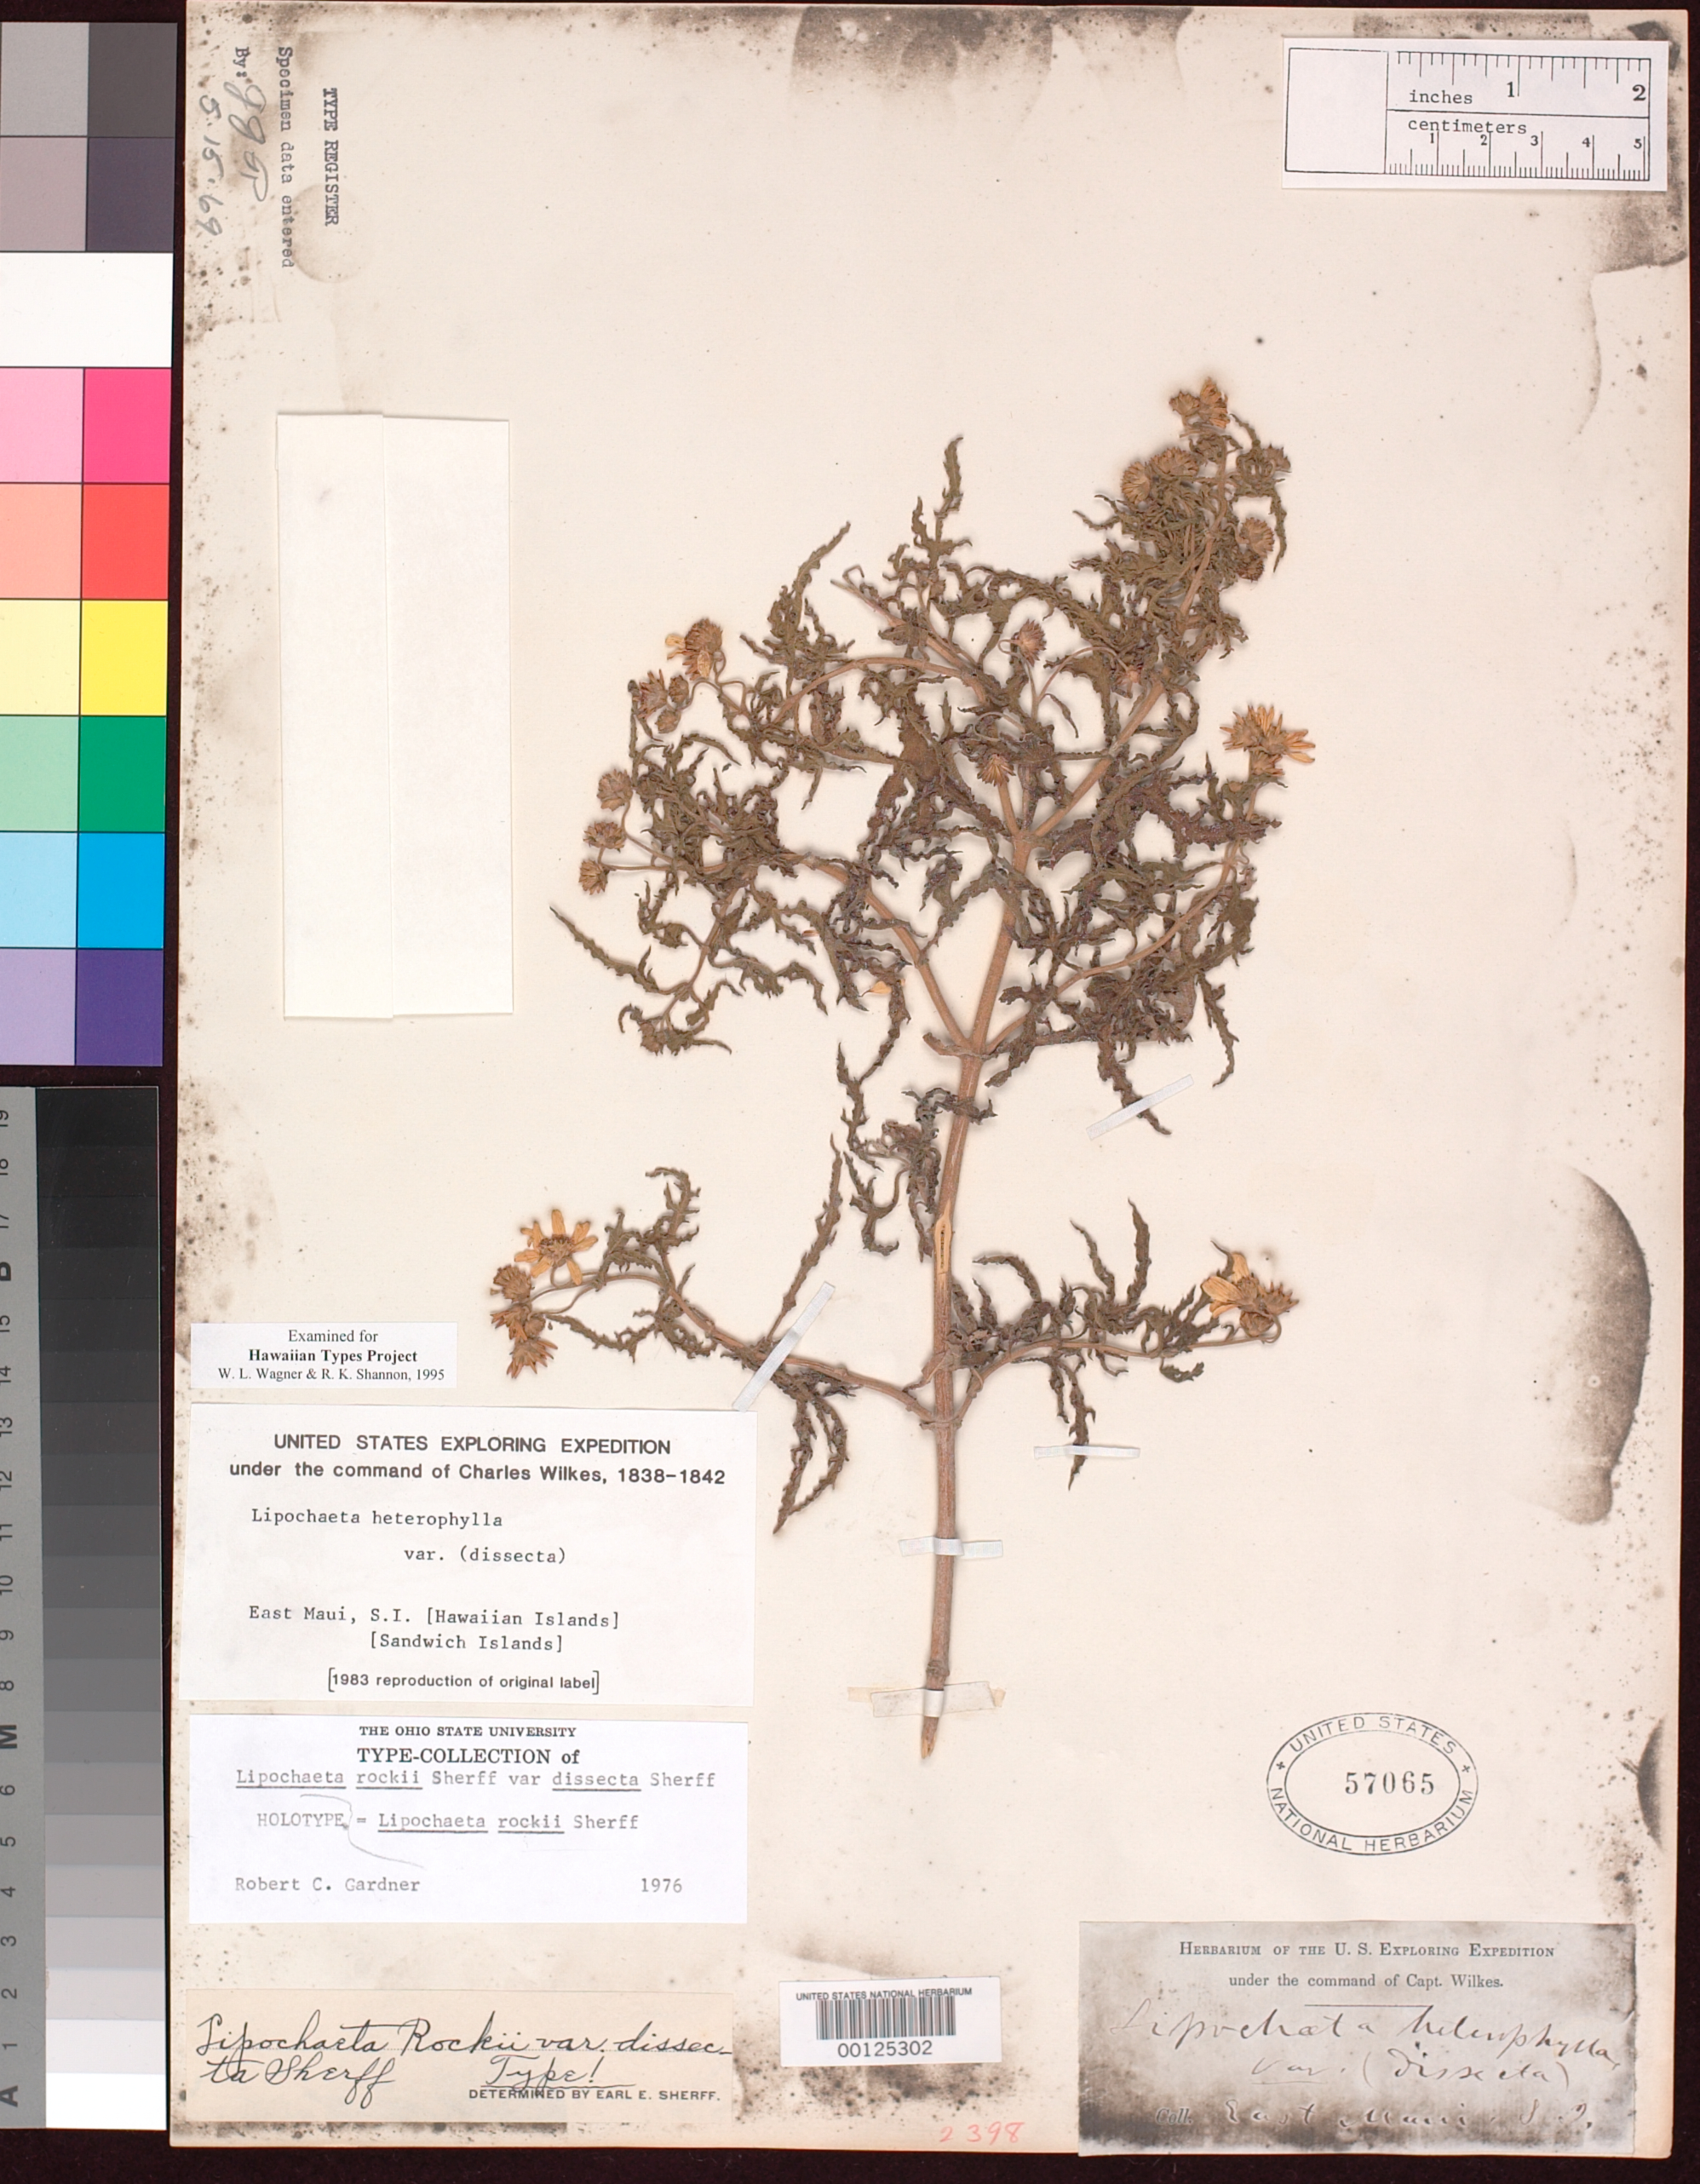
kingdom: Plantae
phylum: Tracheophyta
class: Magnoliopsida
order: Asterales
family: Asteraceae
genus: Lipochaeta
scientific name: Lipochaeta rockii var. dissecta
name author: Sherff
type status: Holotype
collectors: Wilkes Explor. Exped.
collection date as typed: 1838 to -- --- 1842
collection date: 1838/1842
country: United States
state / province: Hawaii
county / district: Maui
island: Maui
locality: East Maui.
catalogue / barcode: US 57065